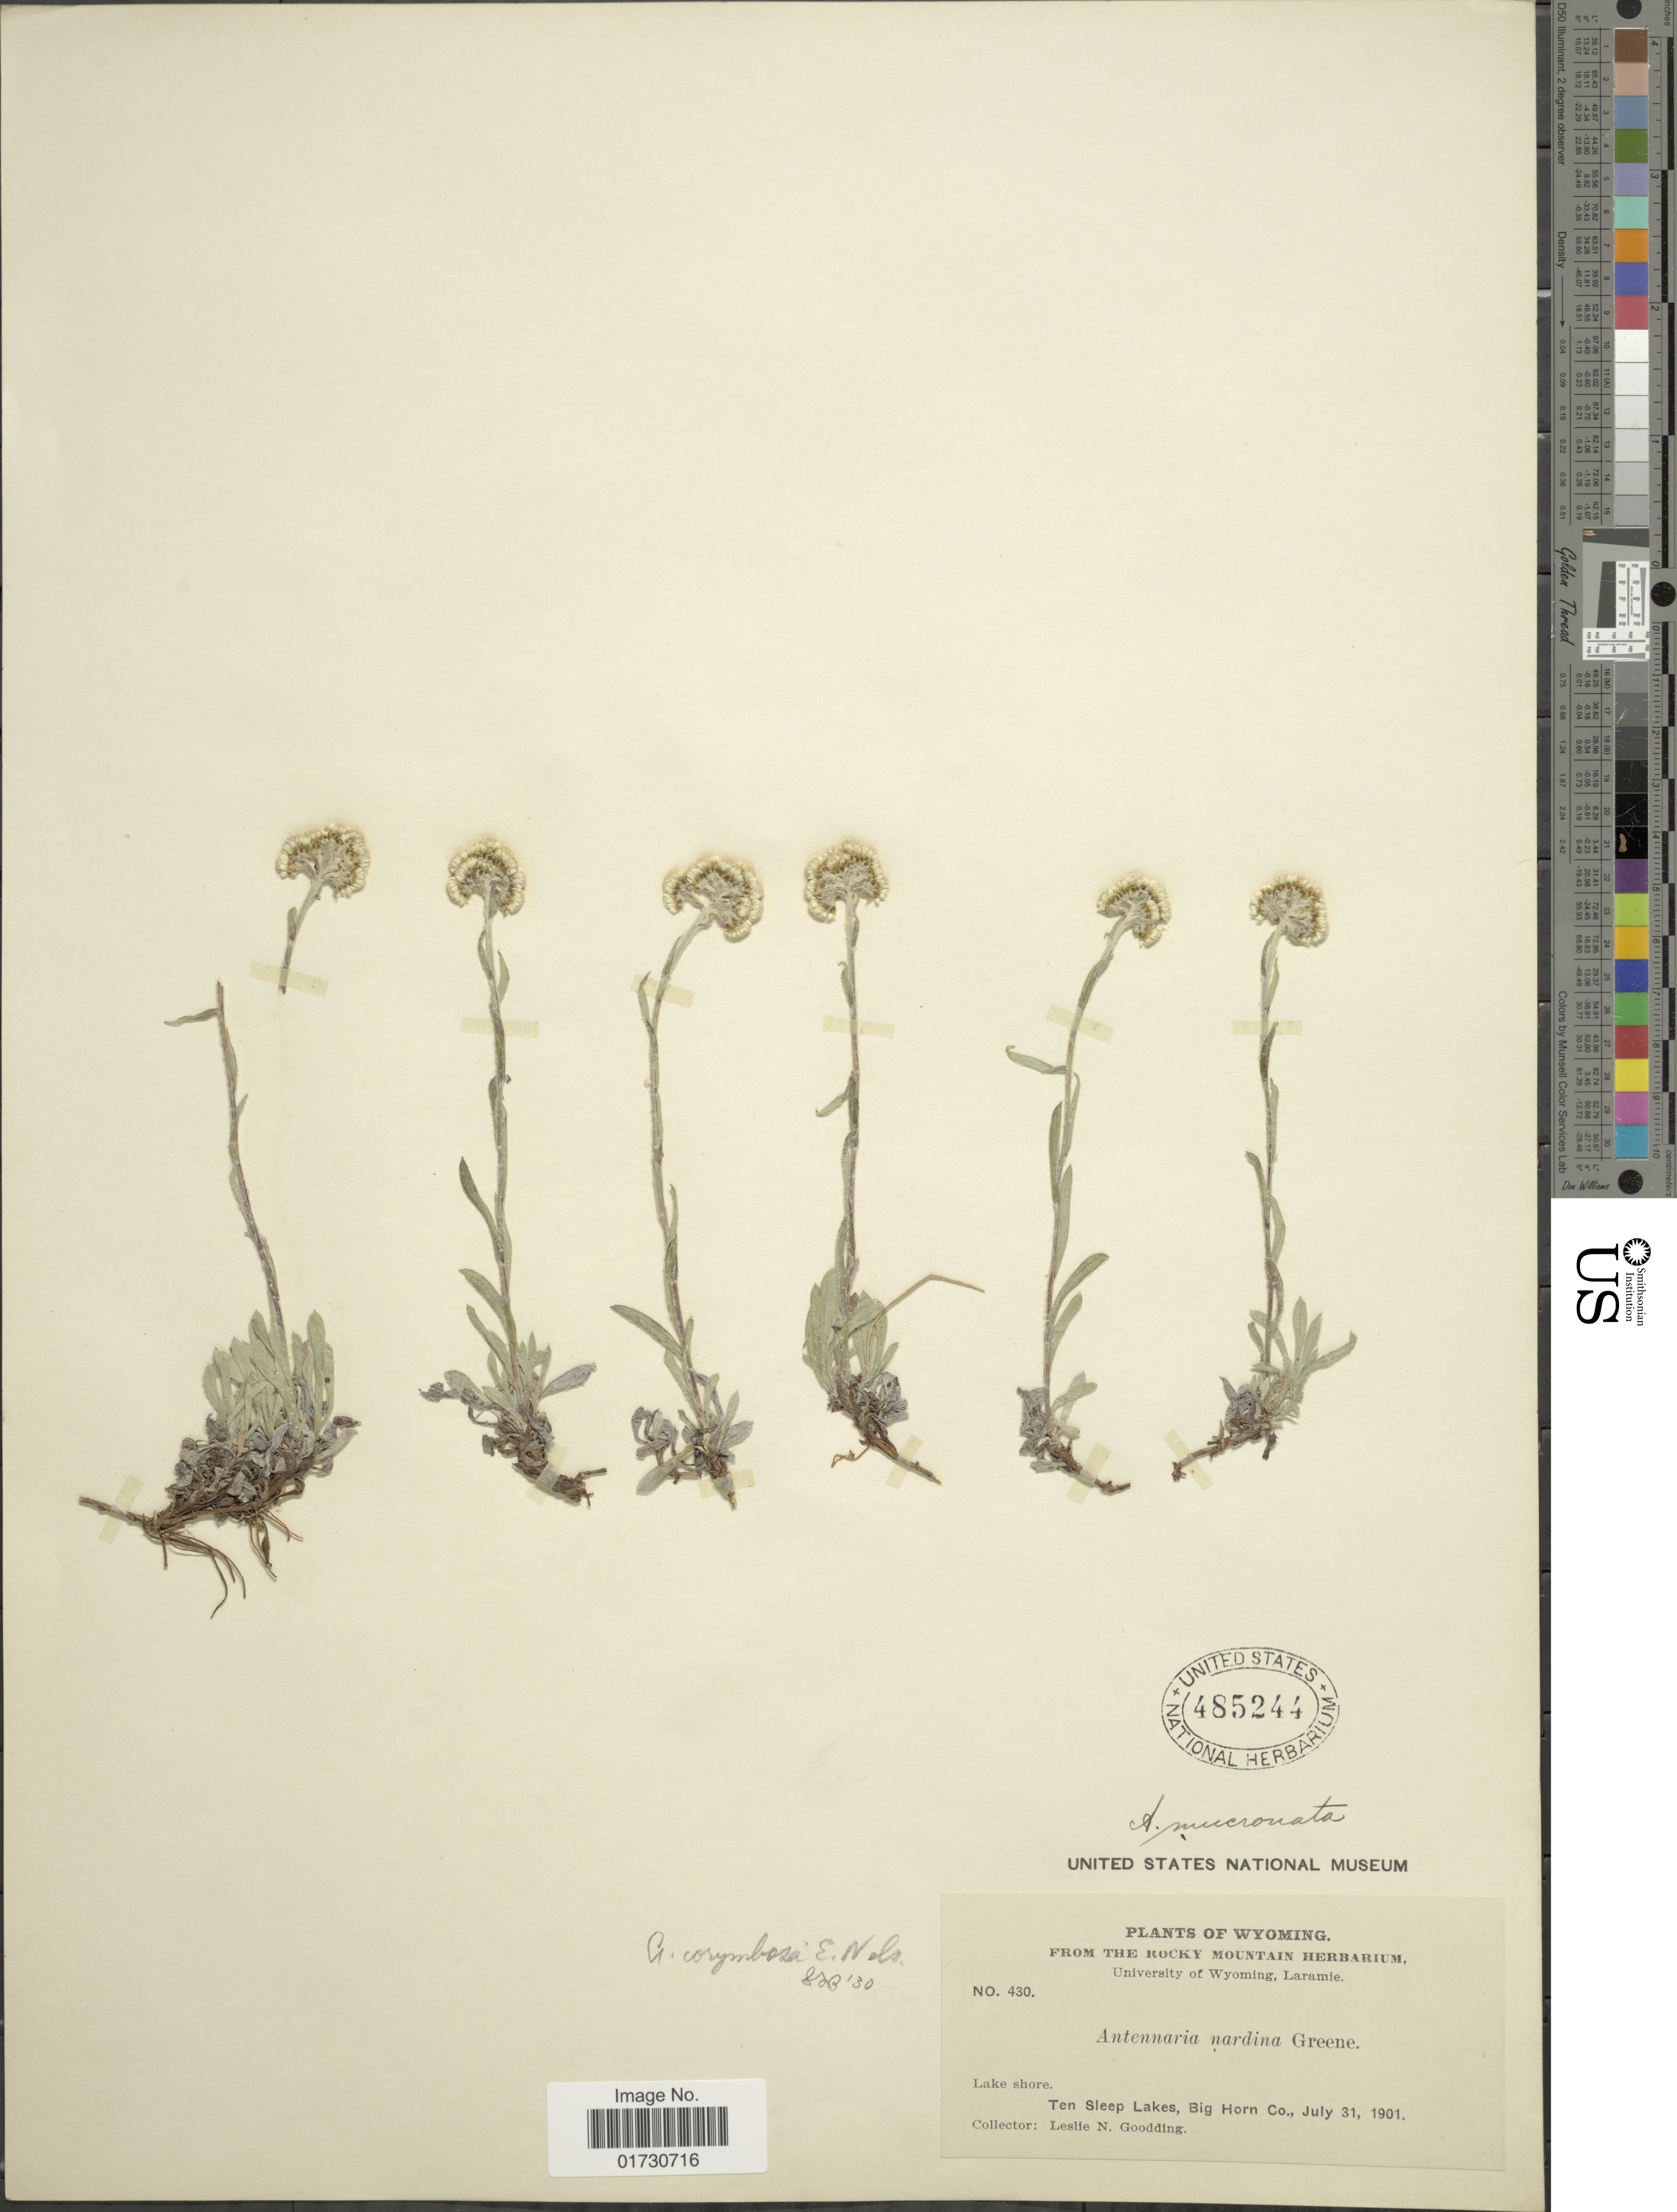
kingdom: Plantae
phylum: Tracheophyta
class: Magnoliopsida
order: Asterales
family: Asteraceae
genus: Antennaria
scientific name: Antennaria corymbosa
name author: E.E. Nelson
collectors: L. N. Goodding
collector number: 430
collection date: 1901-07-31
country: United States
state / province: Wyoming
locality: Lake shore, Ten Sleep Lakes, Big Horn Co.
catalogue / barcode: US 485244